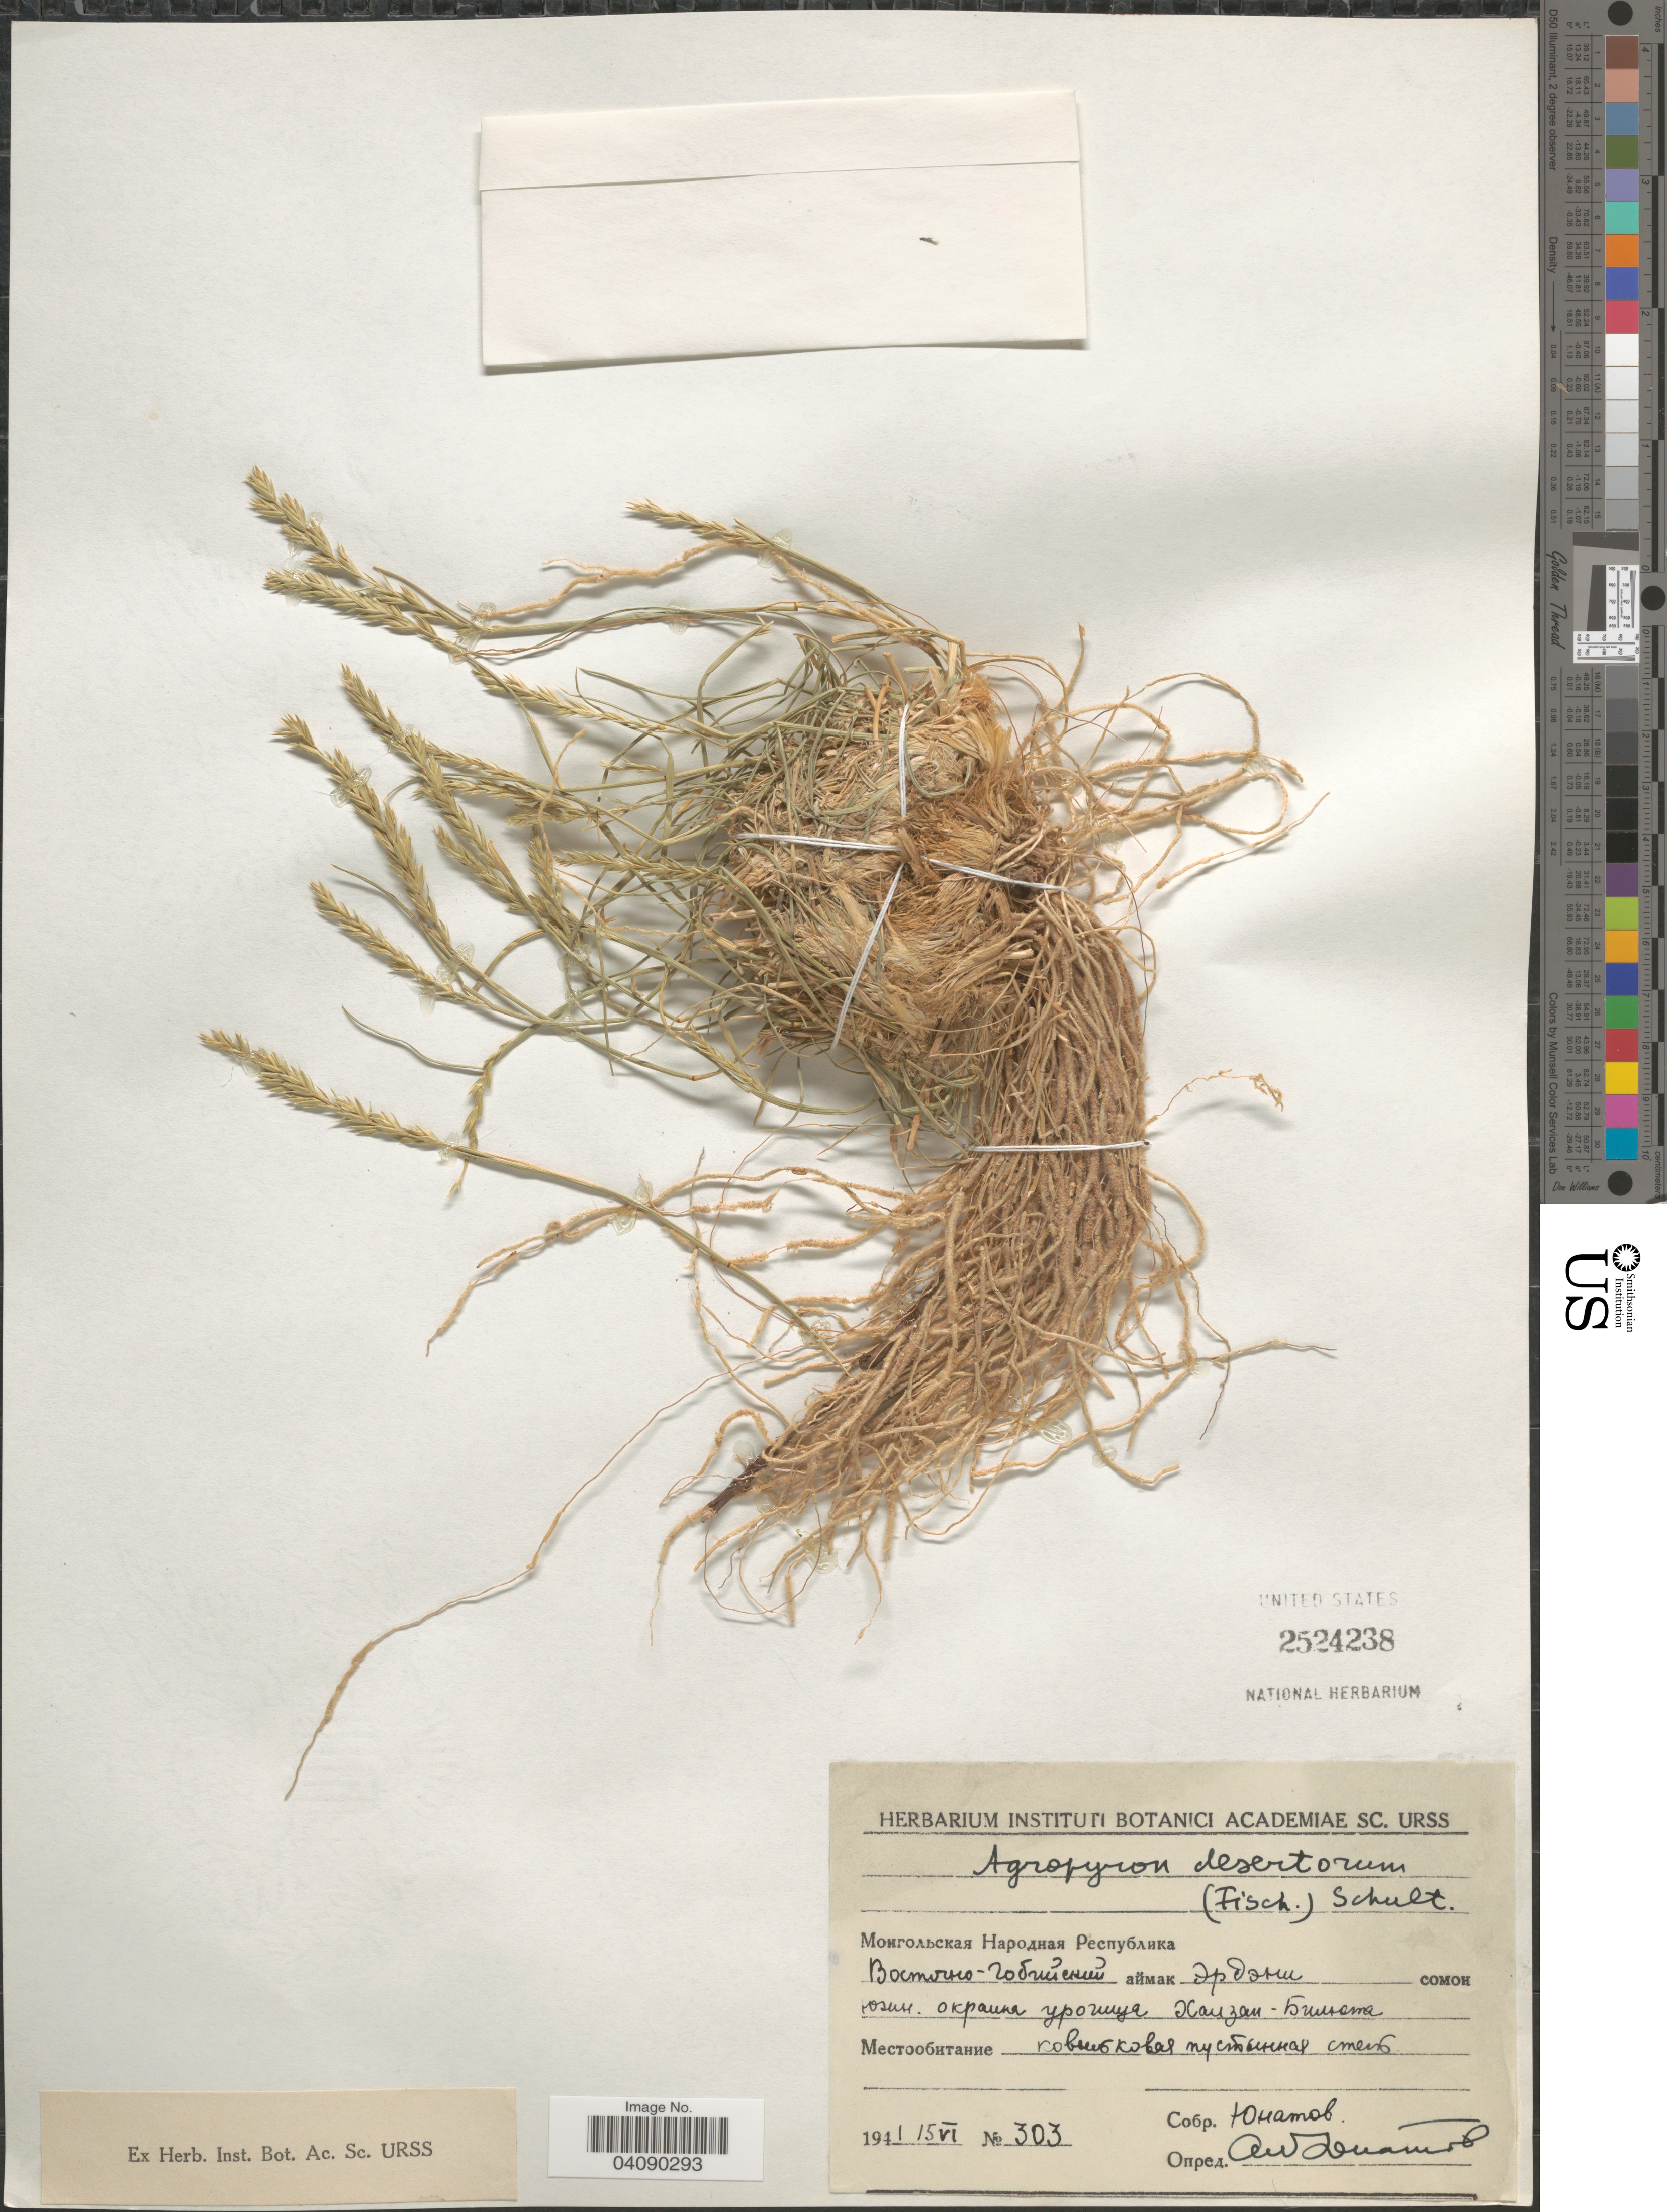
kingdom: Plantae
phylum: Tracheophyta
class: Liliopsida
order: Poales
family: Poaceae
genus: Agropyron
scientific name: Agropyron desertorum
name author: (Fisch. ex Link) Schult.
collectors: Unatov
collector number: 303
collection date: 1941-06-15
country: Mongolia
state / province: Dornogov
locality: District Erdene, Khalzan-Bilyut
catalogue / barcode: US 2524238